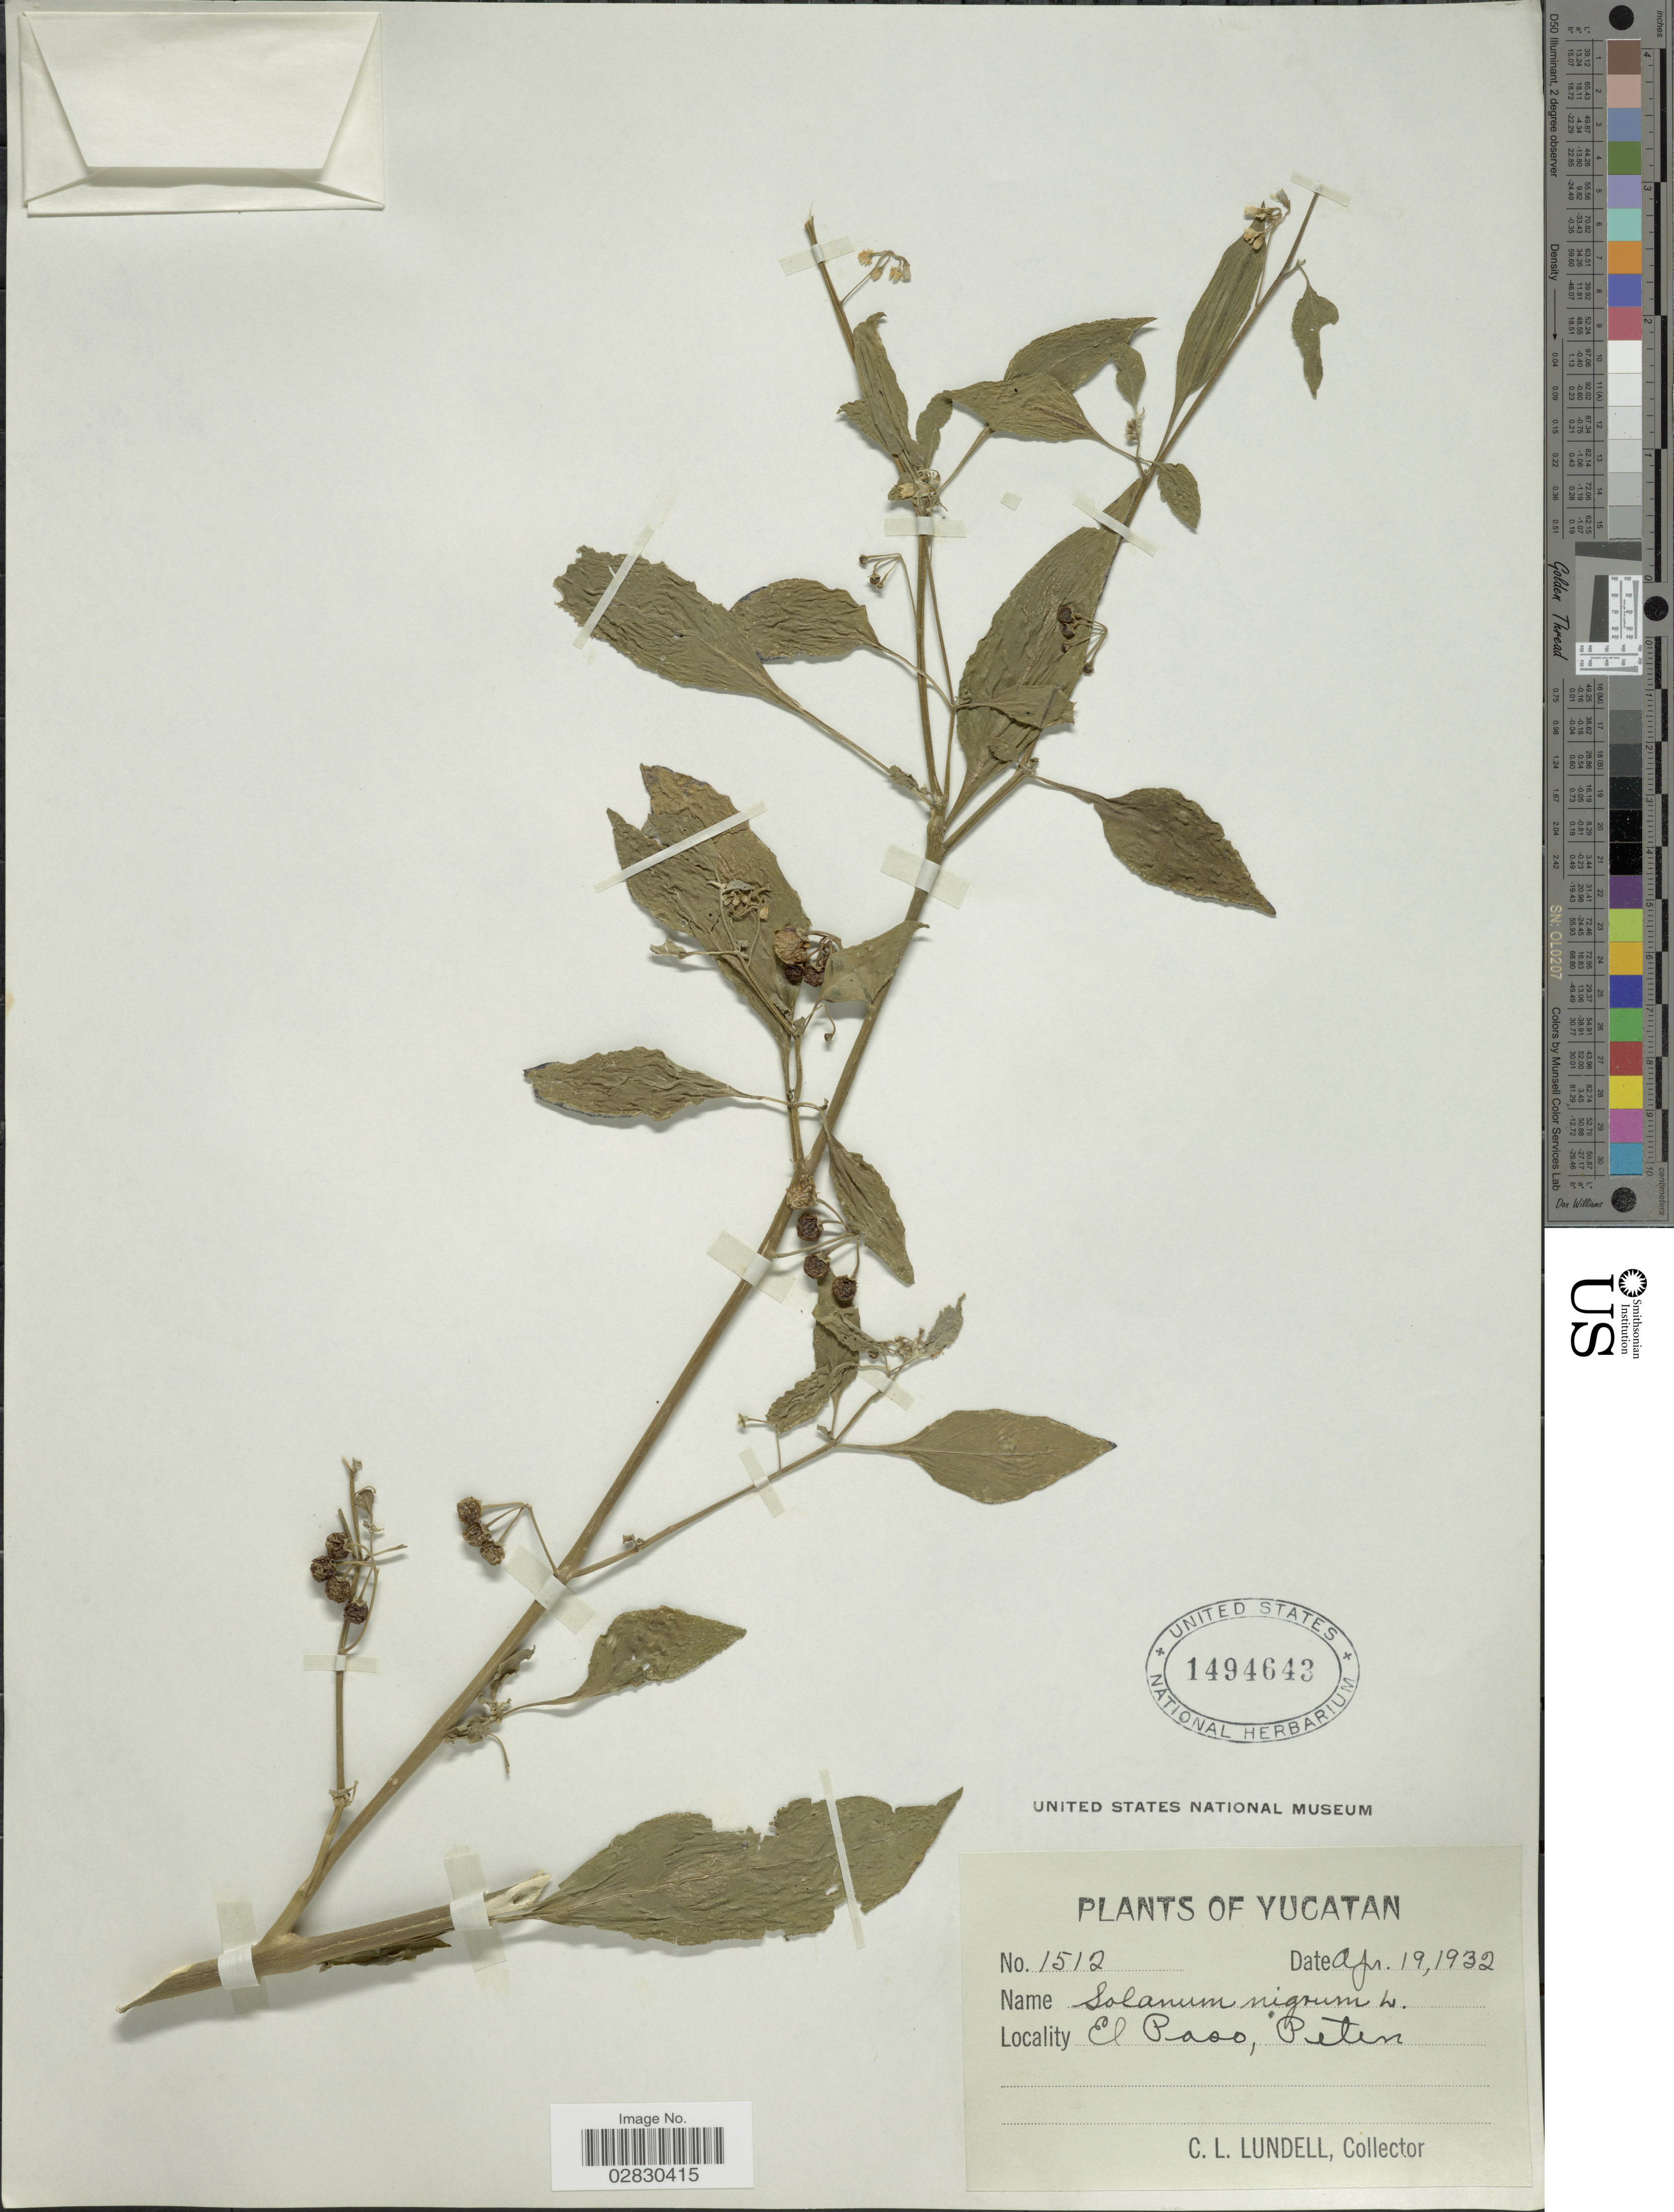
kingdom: Plantae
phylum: Tracheophyta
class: Magnoliopsida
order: Solanales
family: Solanaceae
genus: Solanum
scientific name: Solanum nigrescens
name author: M. Martens & Galeotti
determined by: Knapp, S. D.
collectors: C. L. Lundell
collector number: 1512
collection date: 1932-04-19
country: Mexico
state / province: Yucatán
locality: El Paso, Peten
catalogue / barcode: US 1494643